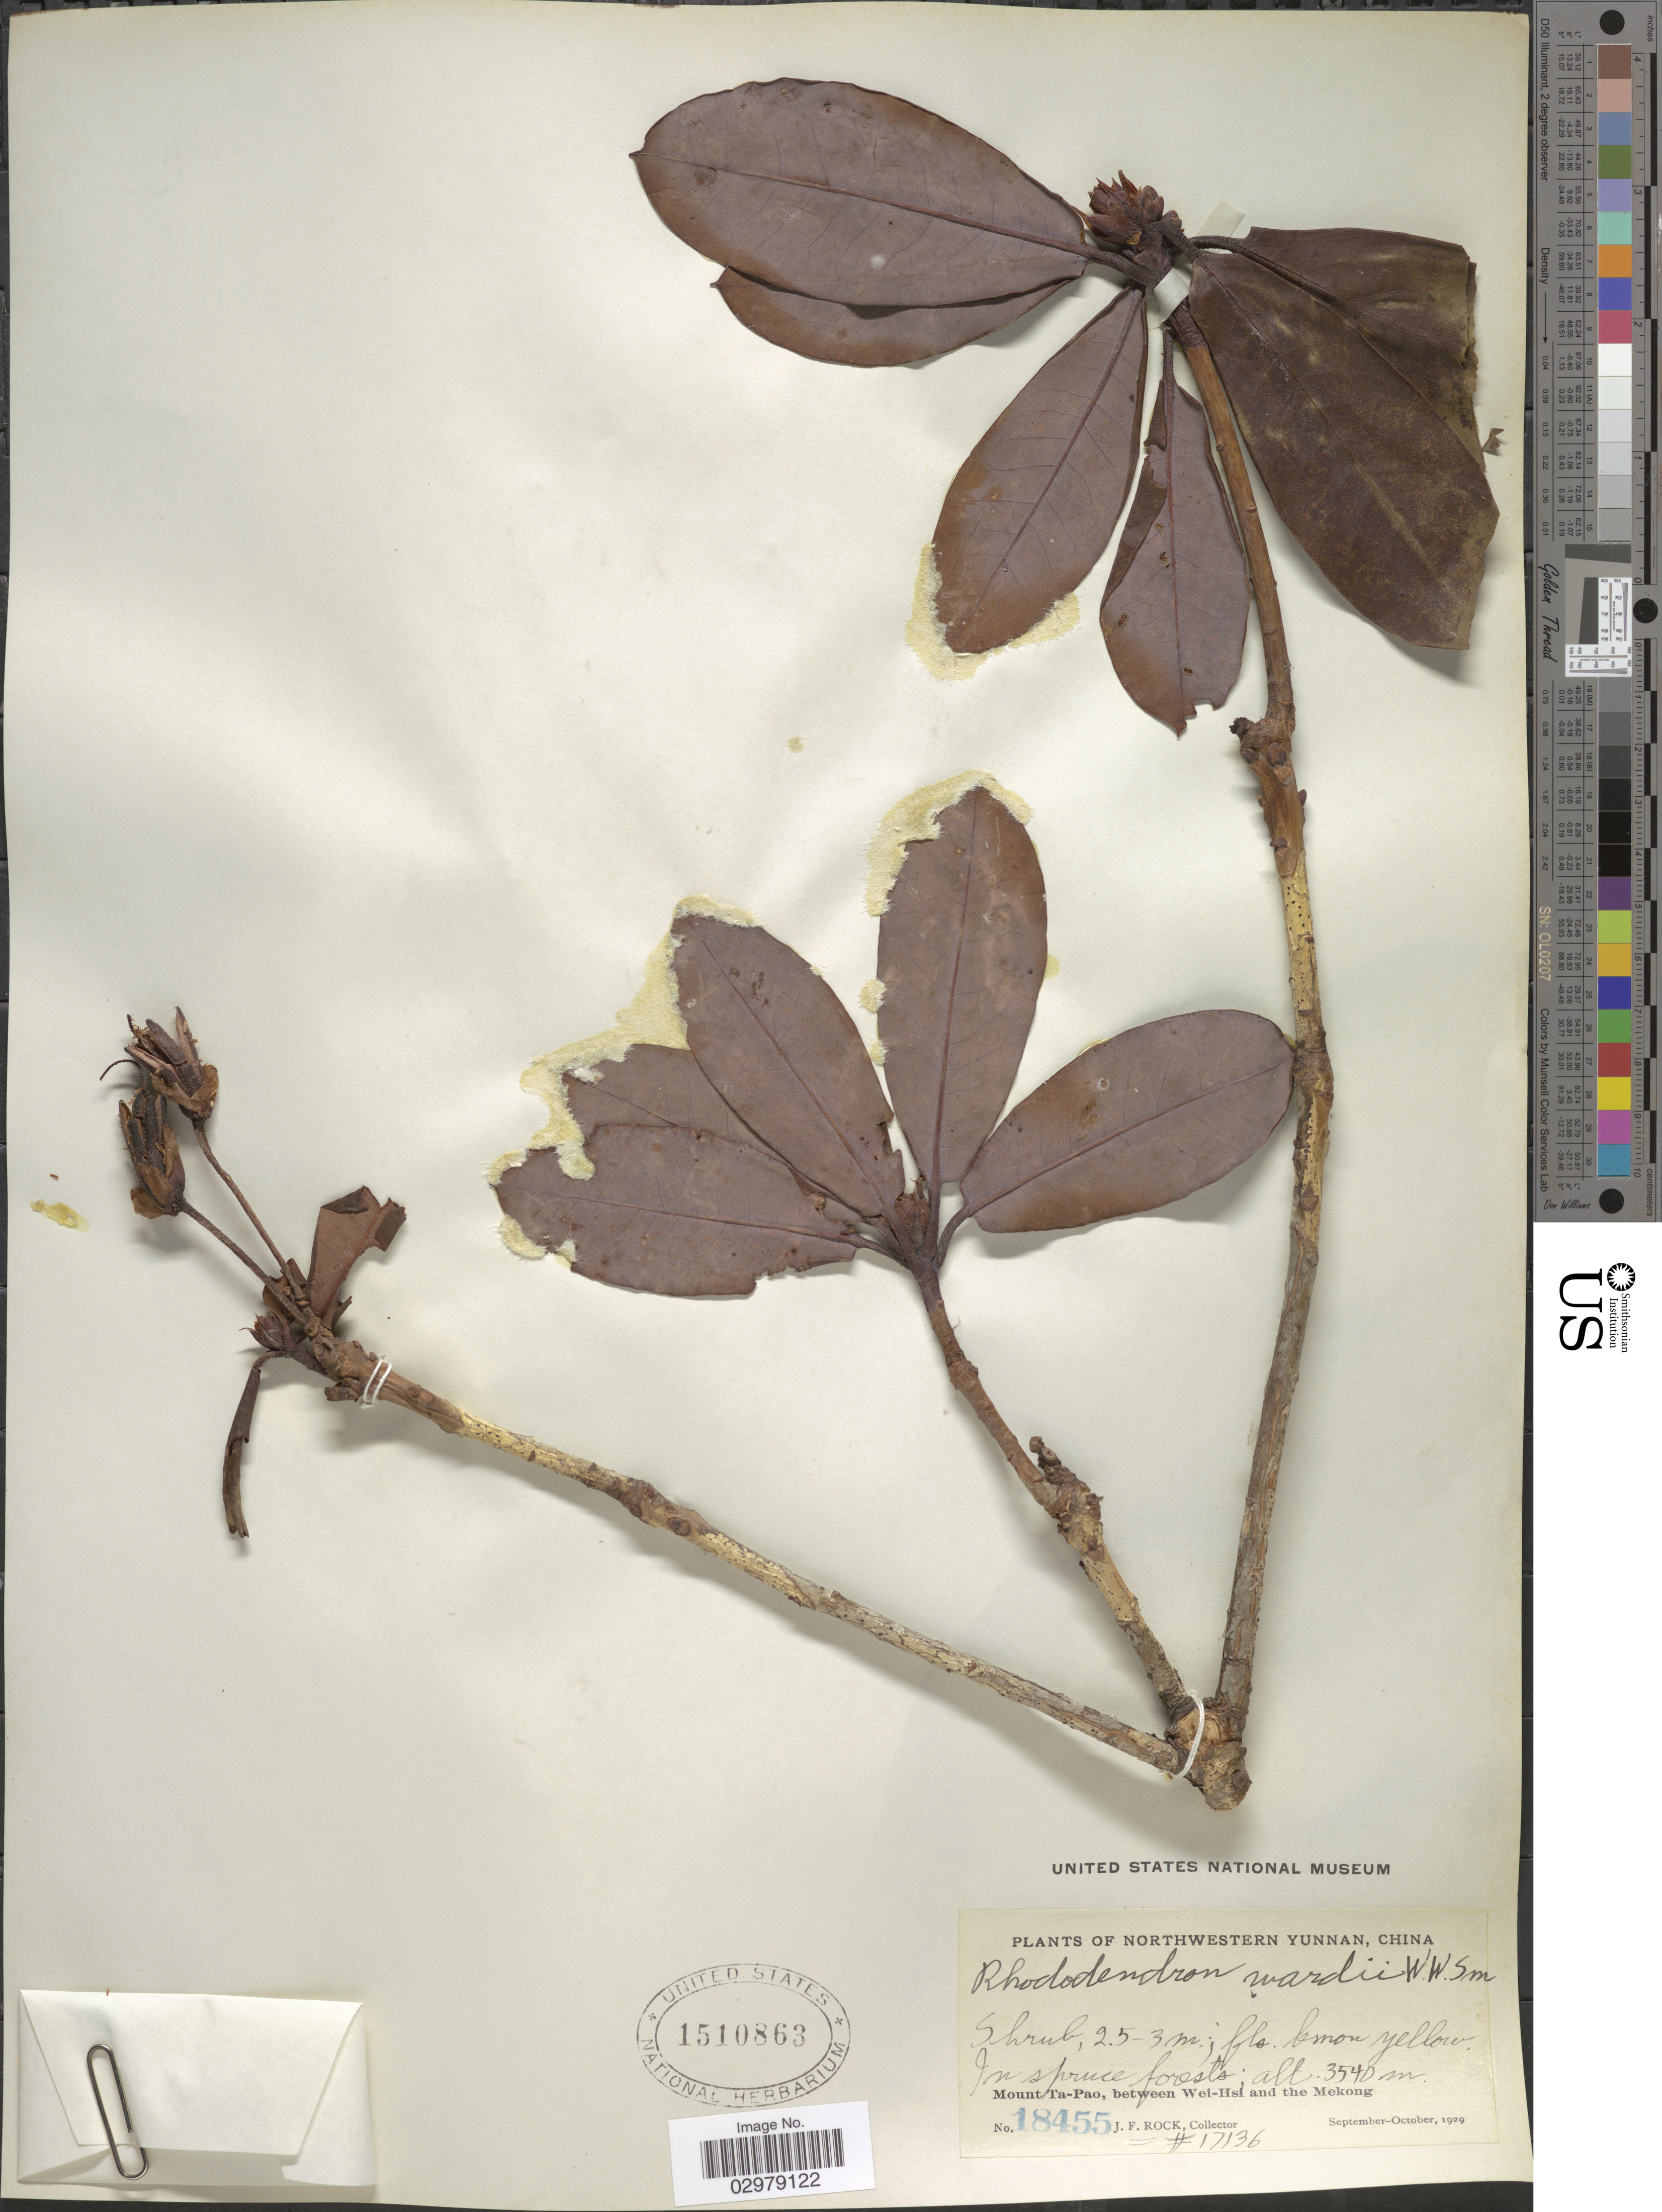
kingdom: Plantae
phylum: Tracheophyta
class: Magnoliopsida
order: Ericales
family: Ericaceae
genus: Rhododendron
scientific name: Rhododendron wardii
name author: W.W. Sm.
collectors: J. Rock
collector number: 18455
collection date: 1929-09/1929-10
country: China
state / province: Yunnan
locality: Northwestern Yunnan. In spruce forests. Mount Ta-Pao, between Wei-Hsi and the Mekong.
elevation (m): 3540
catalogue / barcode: US 1510863